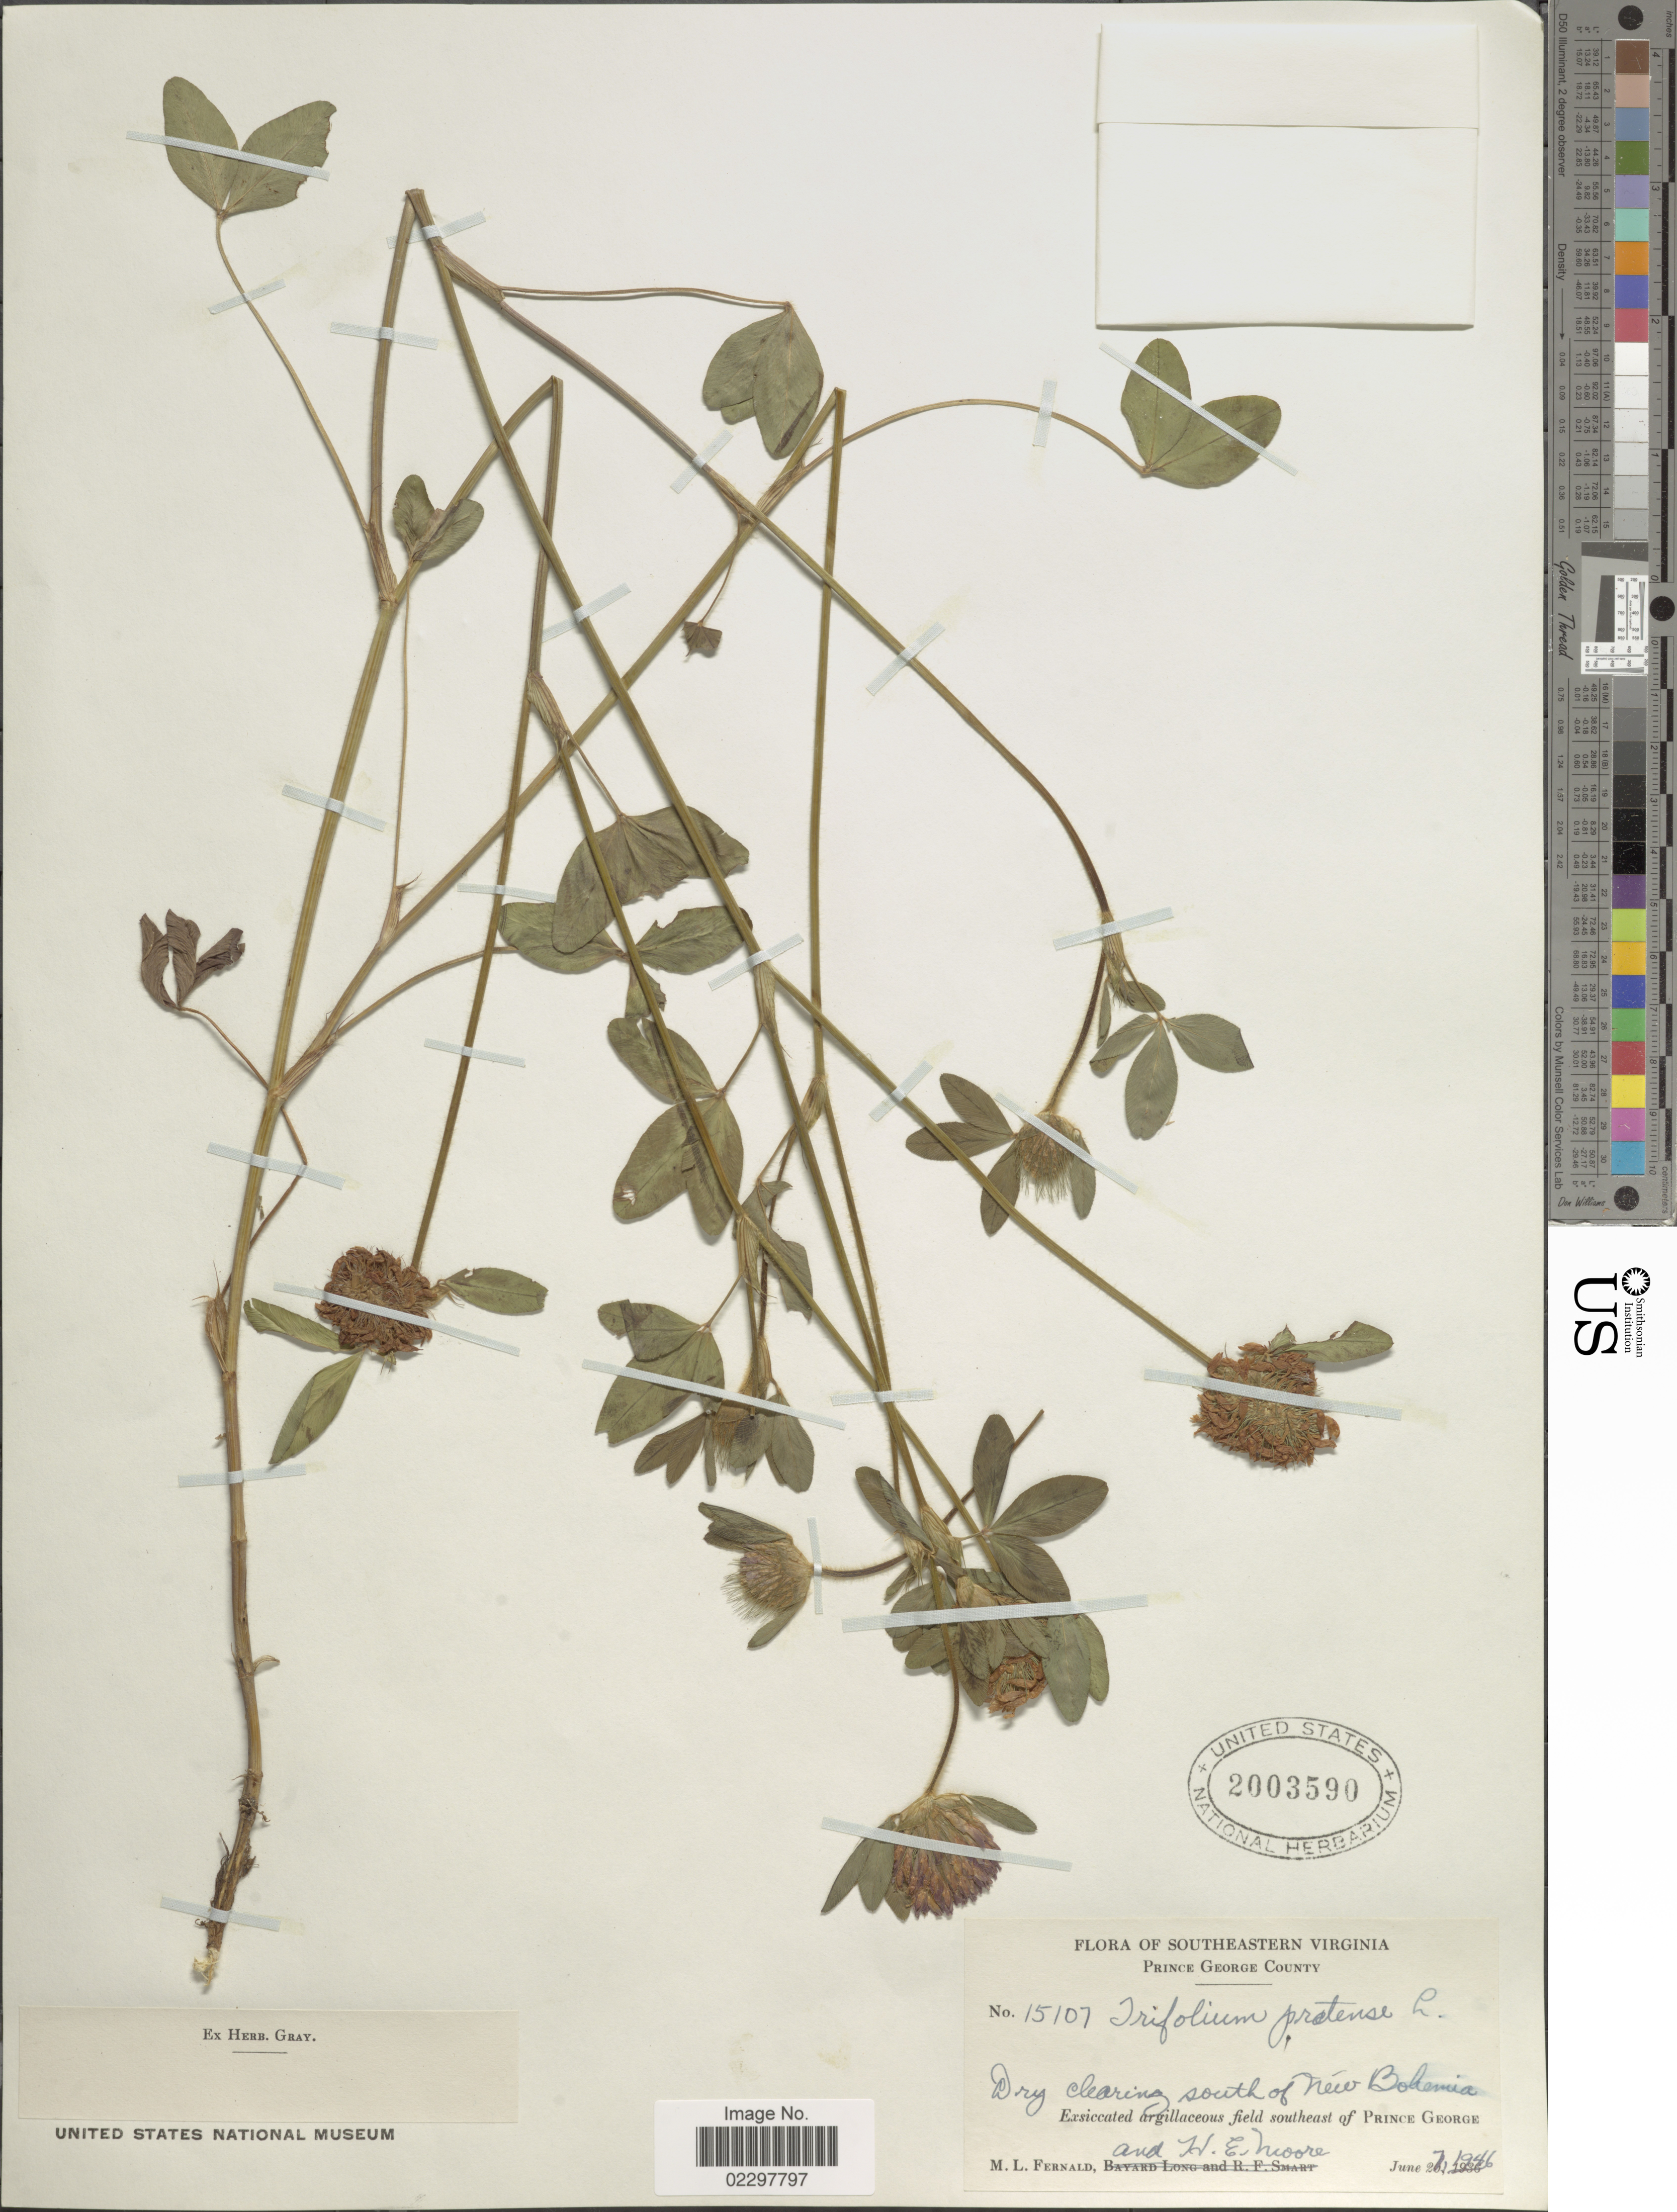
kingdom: Plantae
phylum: Tracheophyta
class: Magnoliopsida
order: Fabales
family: Fabaceae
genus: Trifolium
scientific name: Trifolium pratense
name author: L.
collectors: M. L. Fernald & H. Moore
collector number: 15107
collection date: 1946-06-27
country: United States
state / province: Virginia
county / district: Prince George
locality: Southeastern Virginia,Prince George County, Dry clearing south of New Bohemia, Exsiccated argillaceous field southeast of Prince George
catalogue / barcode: US 2003590